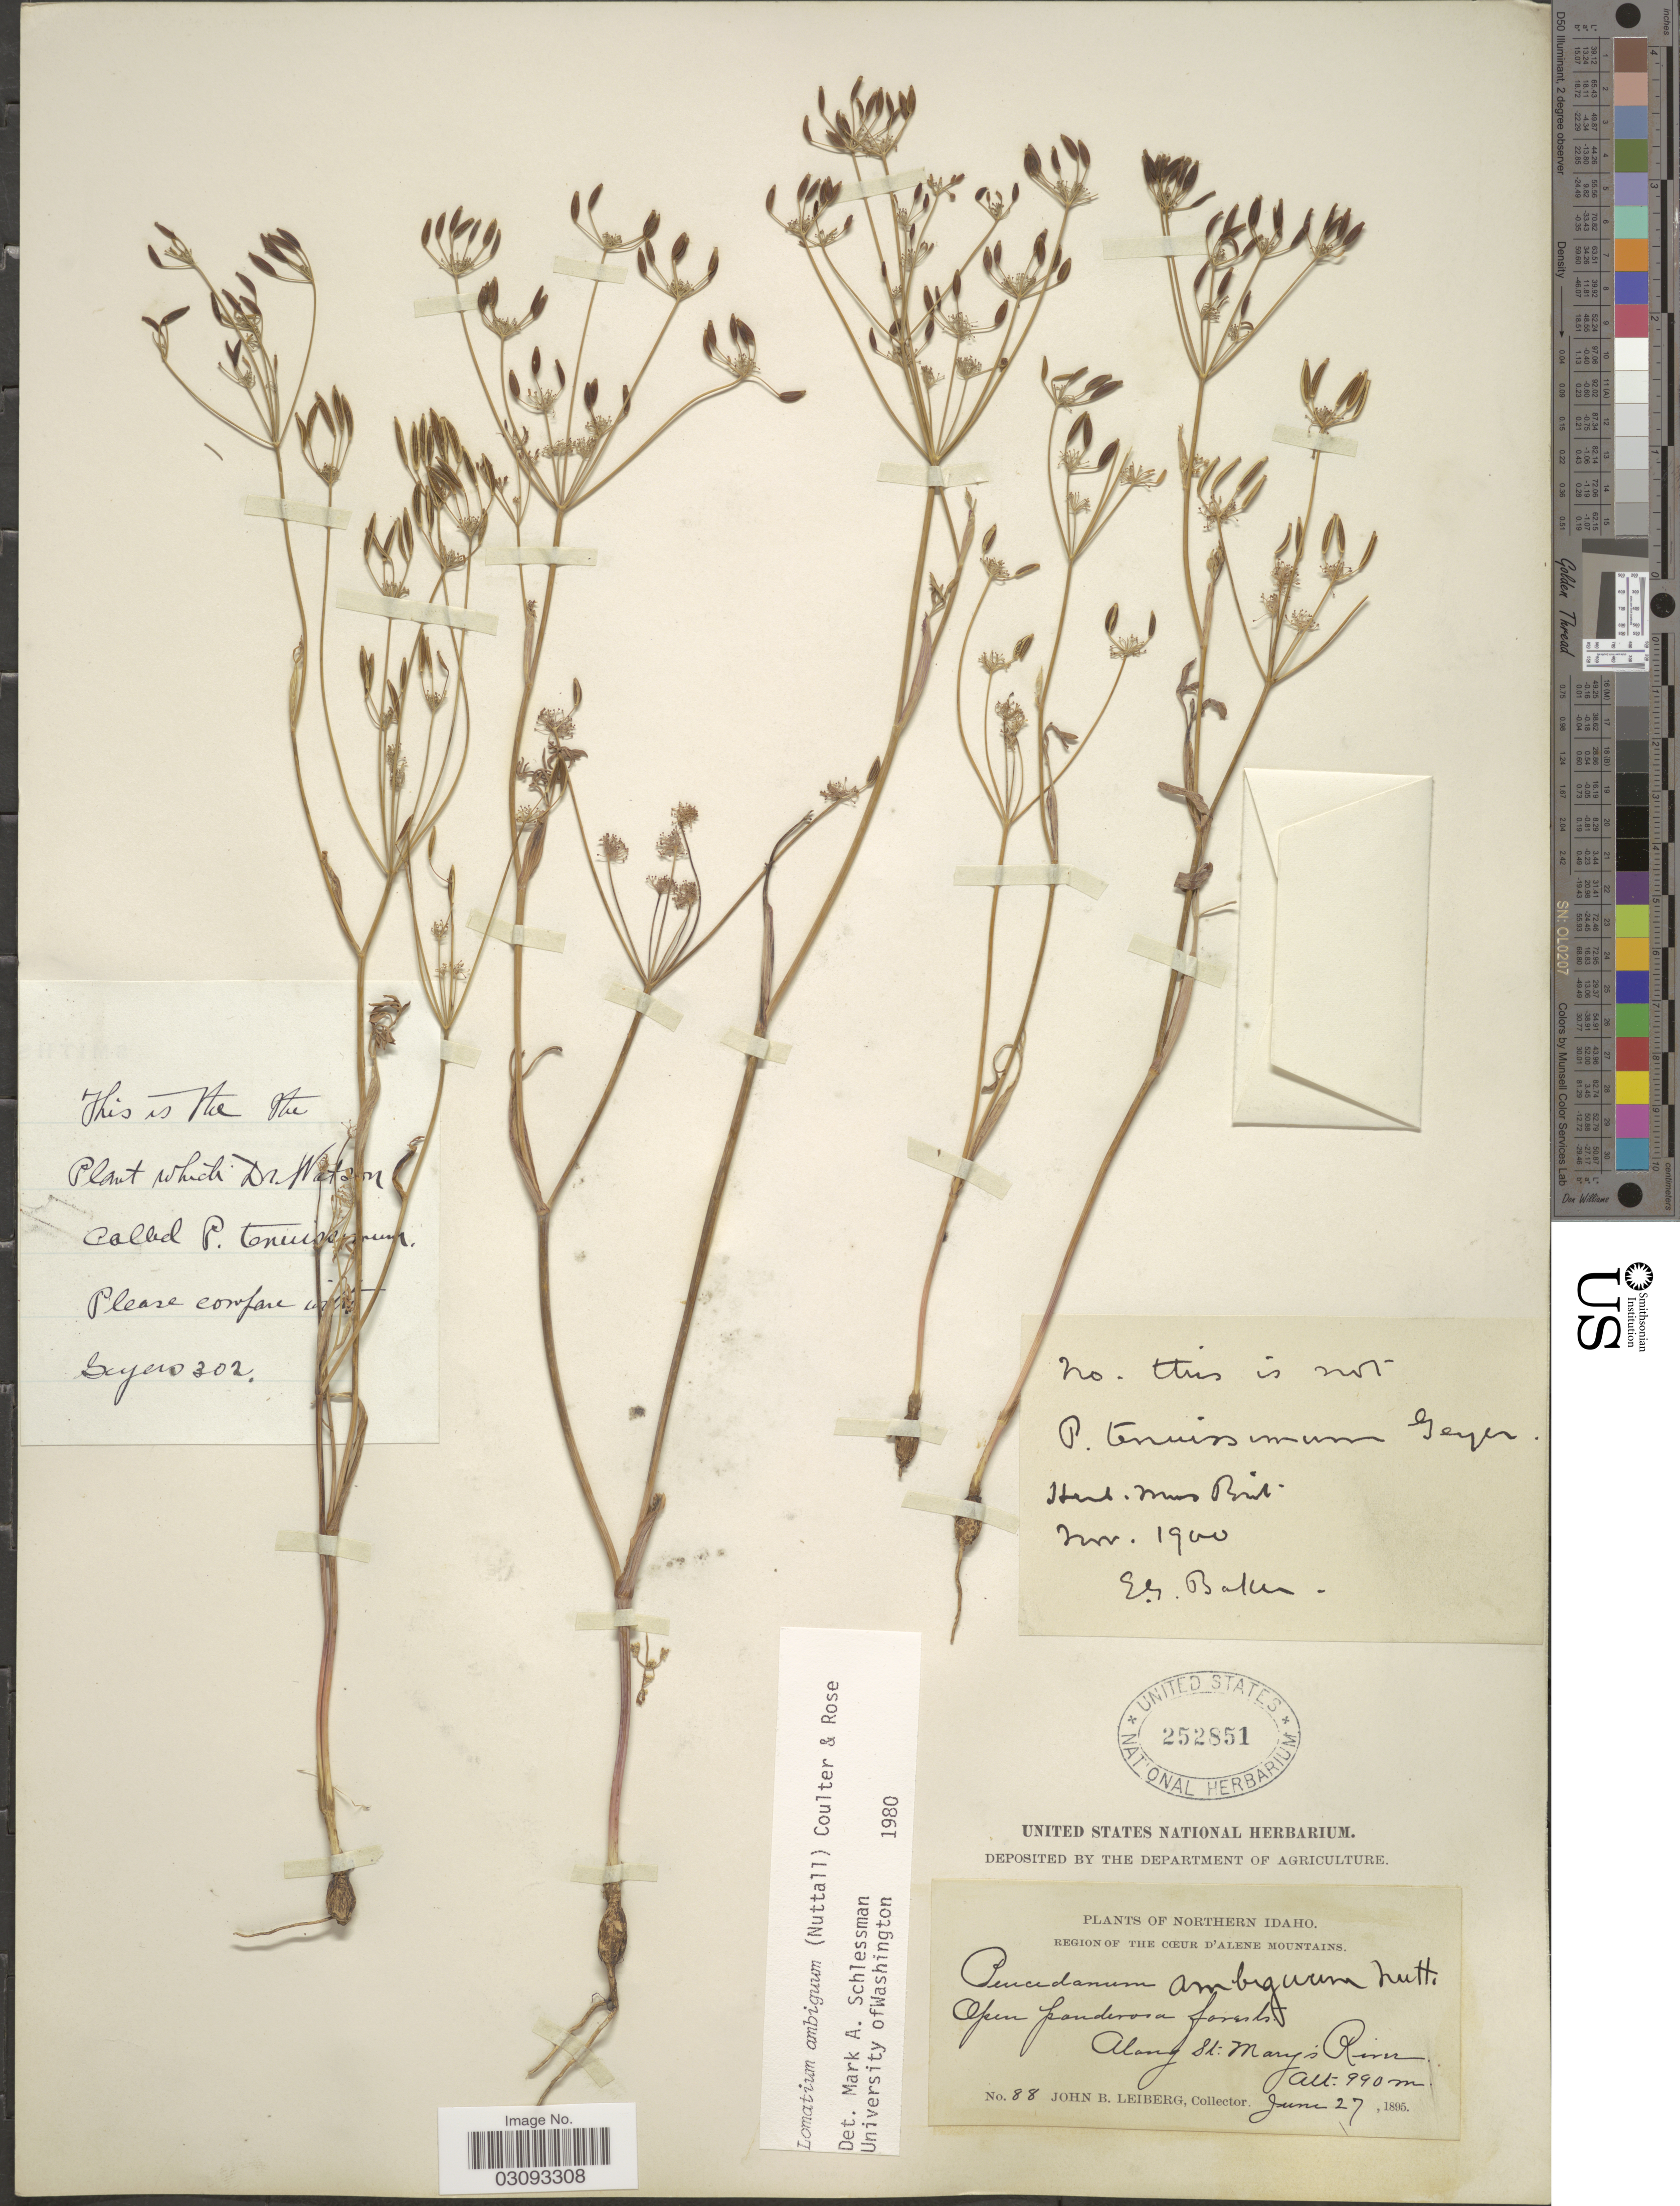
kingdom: Plantae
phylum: Tracheophyta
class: Magnoliopsida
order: Apiales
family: Apiaceae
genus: Lomatium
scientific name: Lomatium ambiguum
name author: (Nutt.) Coult. & Rose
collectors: J. B. Leiberg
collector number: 88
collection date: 1895-06-27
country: United States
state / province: Idaho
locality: Northern Idaho. Region of the Coeur d'Alene Mountains. Along St. Mary's River.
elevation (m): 990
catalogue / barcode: US 252851